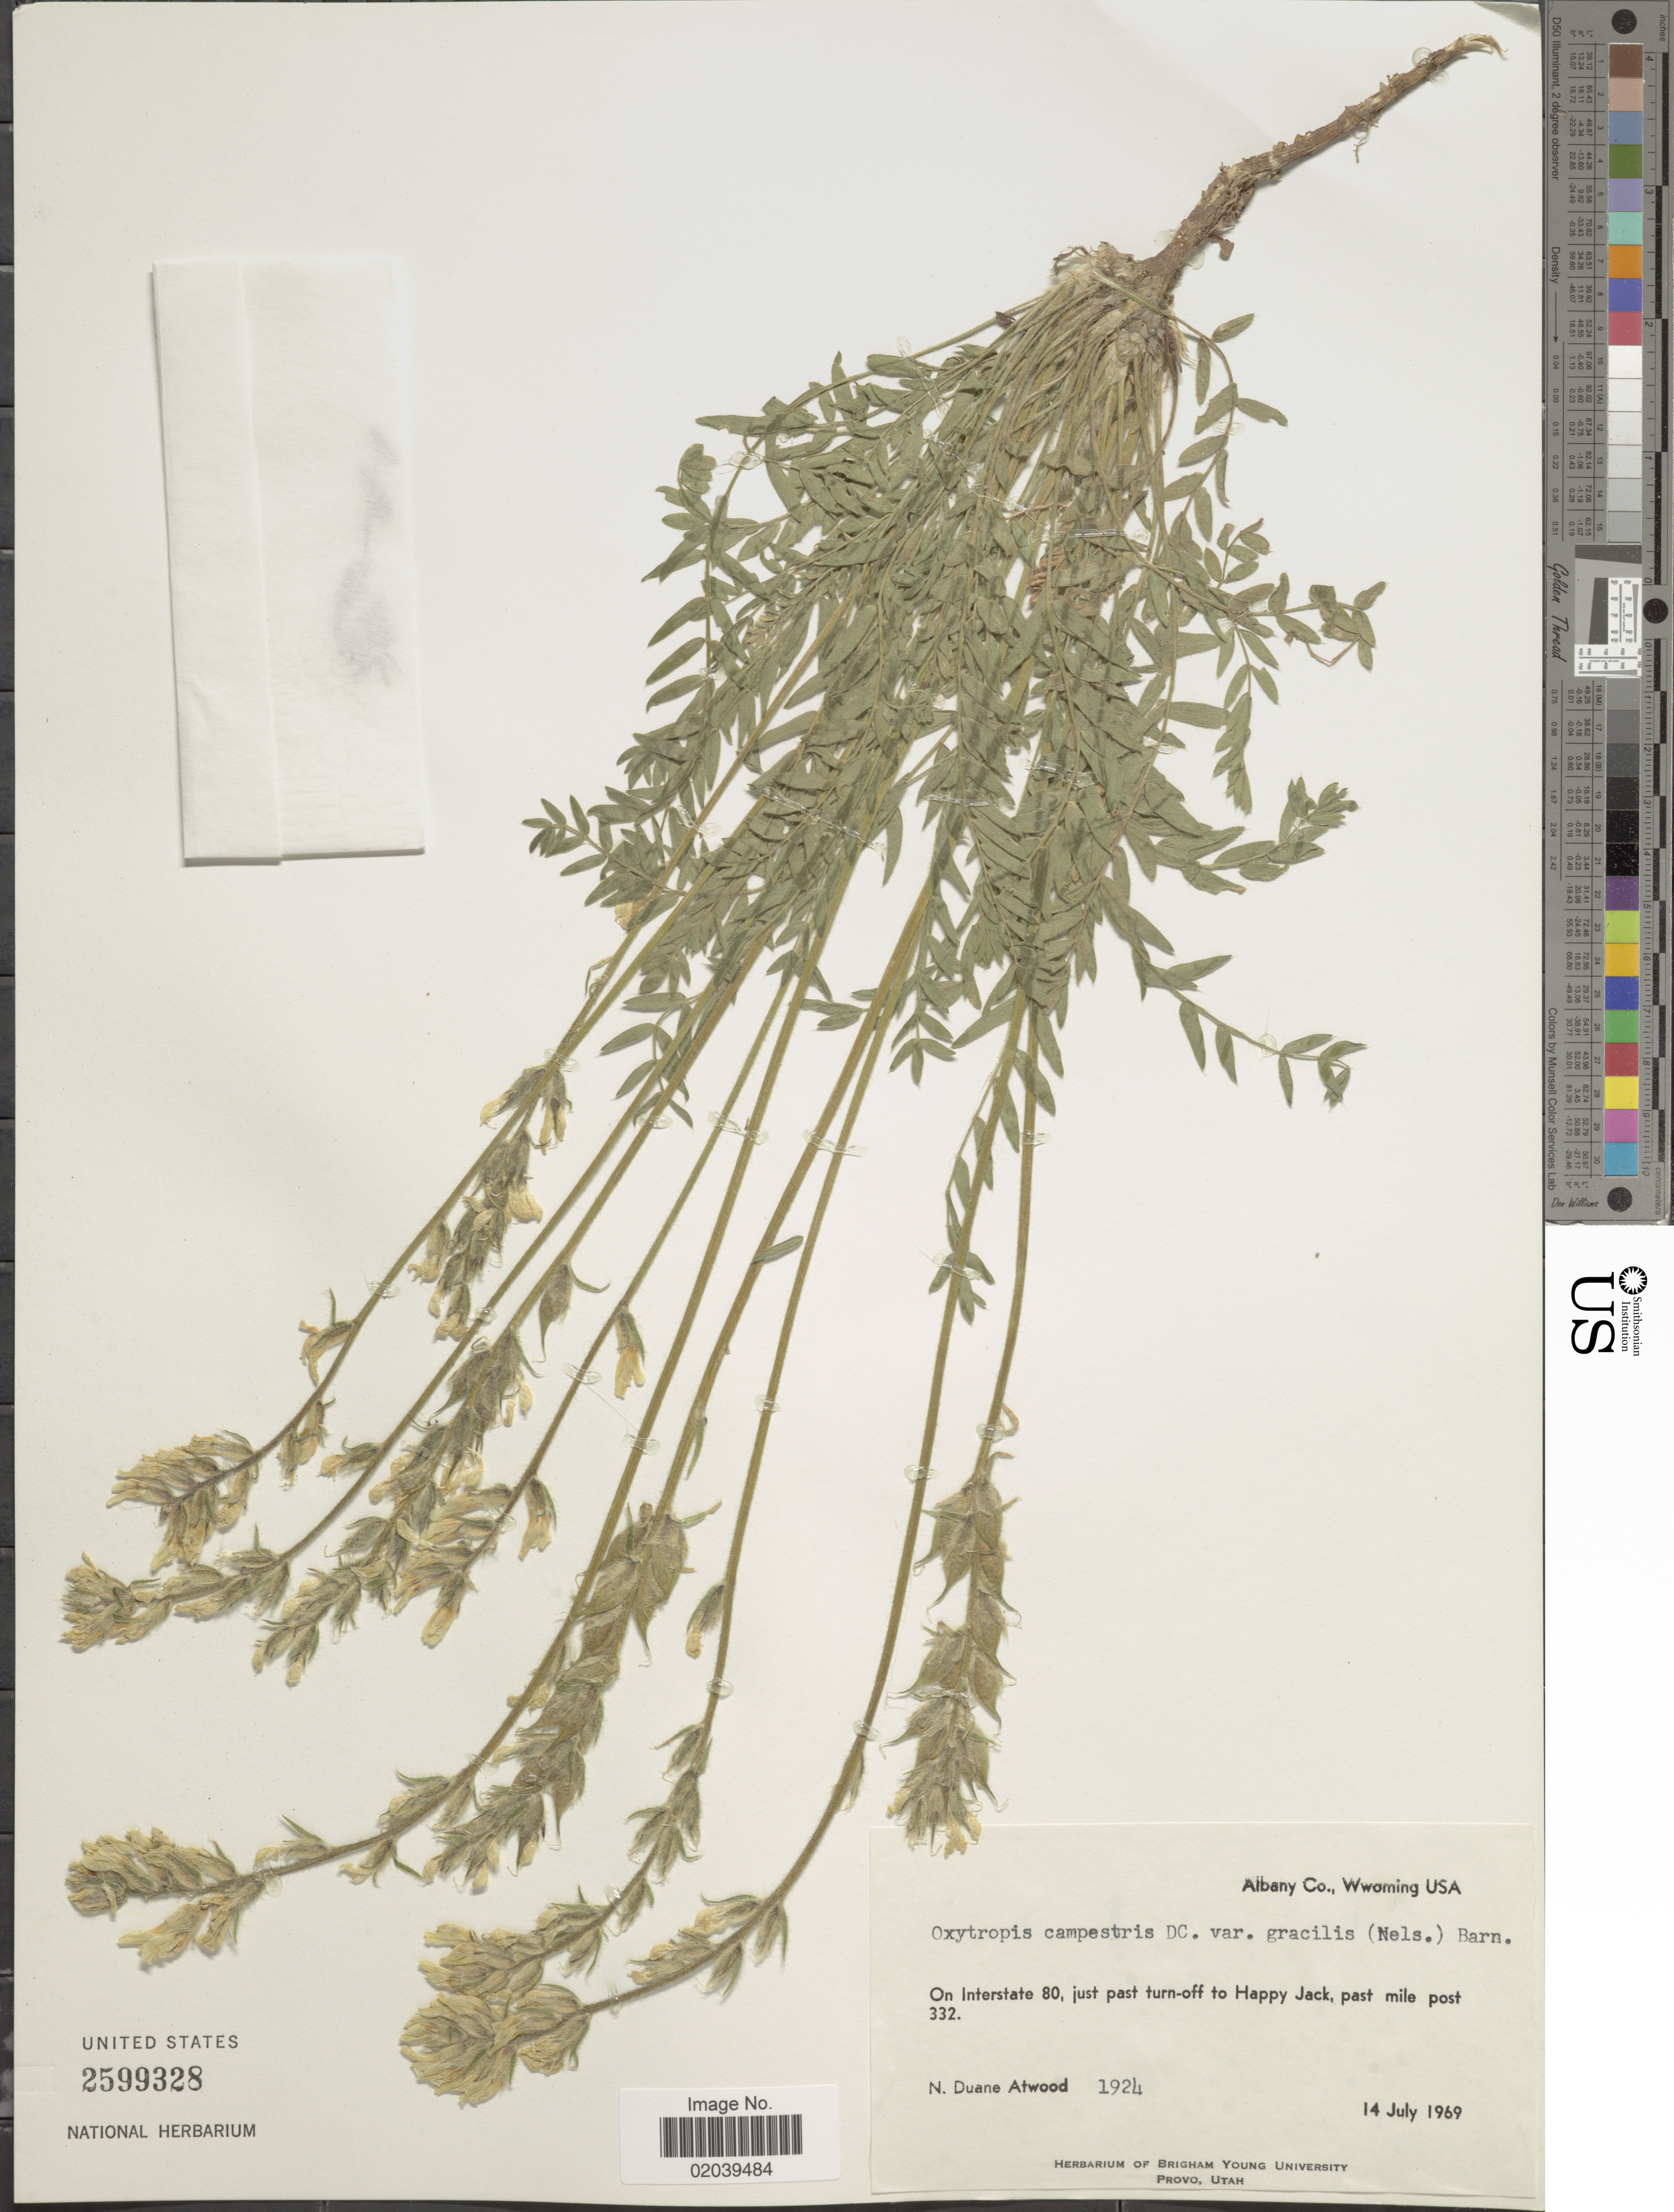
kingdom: Plantae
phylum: Tracheophyta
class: Magnoliopsida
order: Fabales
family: Fabaceae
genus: Oxytropis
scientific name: Oxytropis campestris var. gracilis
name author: (A. Nelson) Barneby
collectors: N. Atwood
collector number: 1924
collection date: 1969-07-14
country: United States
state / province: Wyoming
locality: Albany Co. On Interstate 80, just past turn-off to Happy Jack, past mile post 332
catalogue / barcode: US 2599328